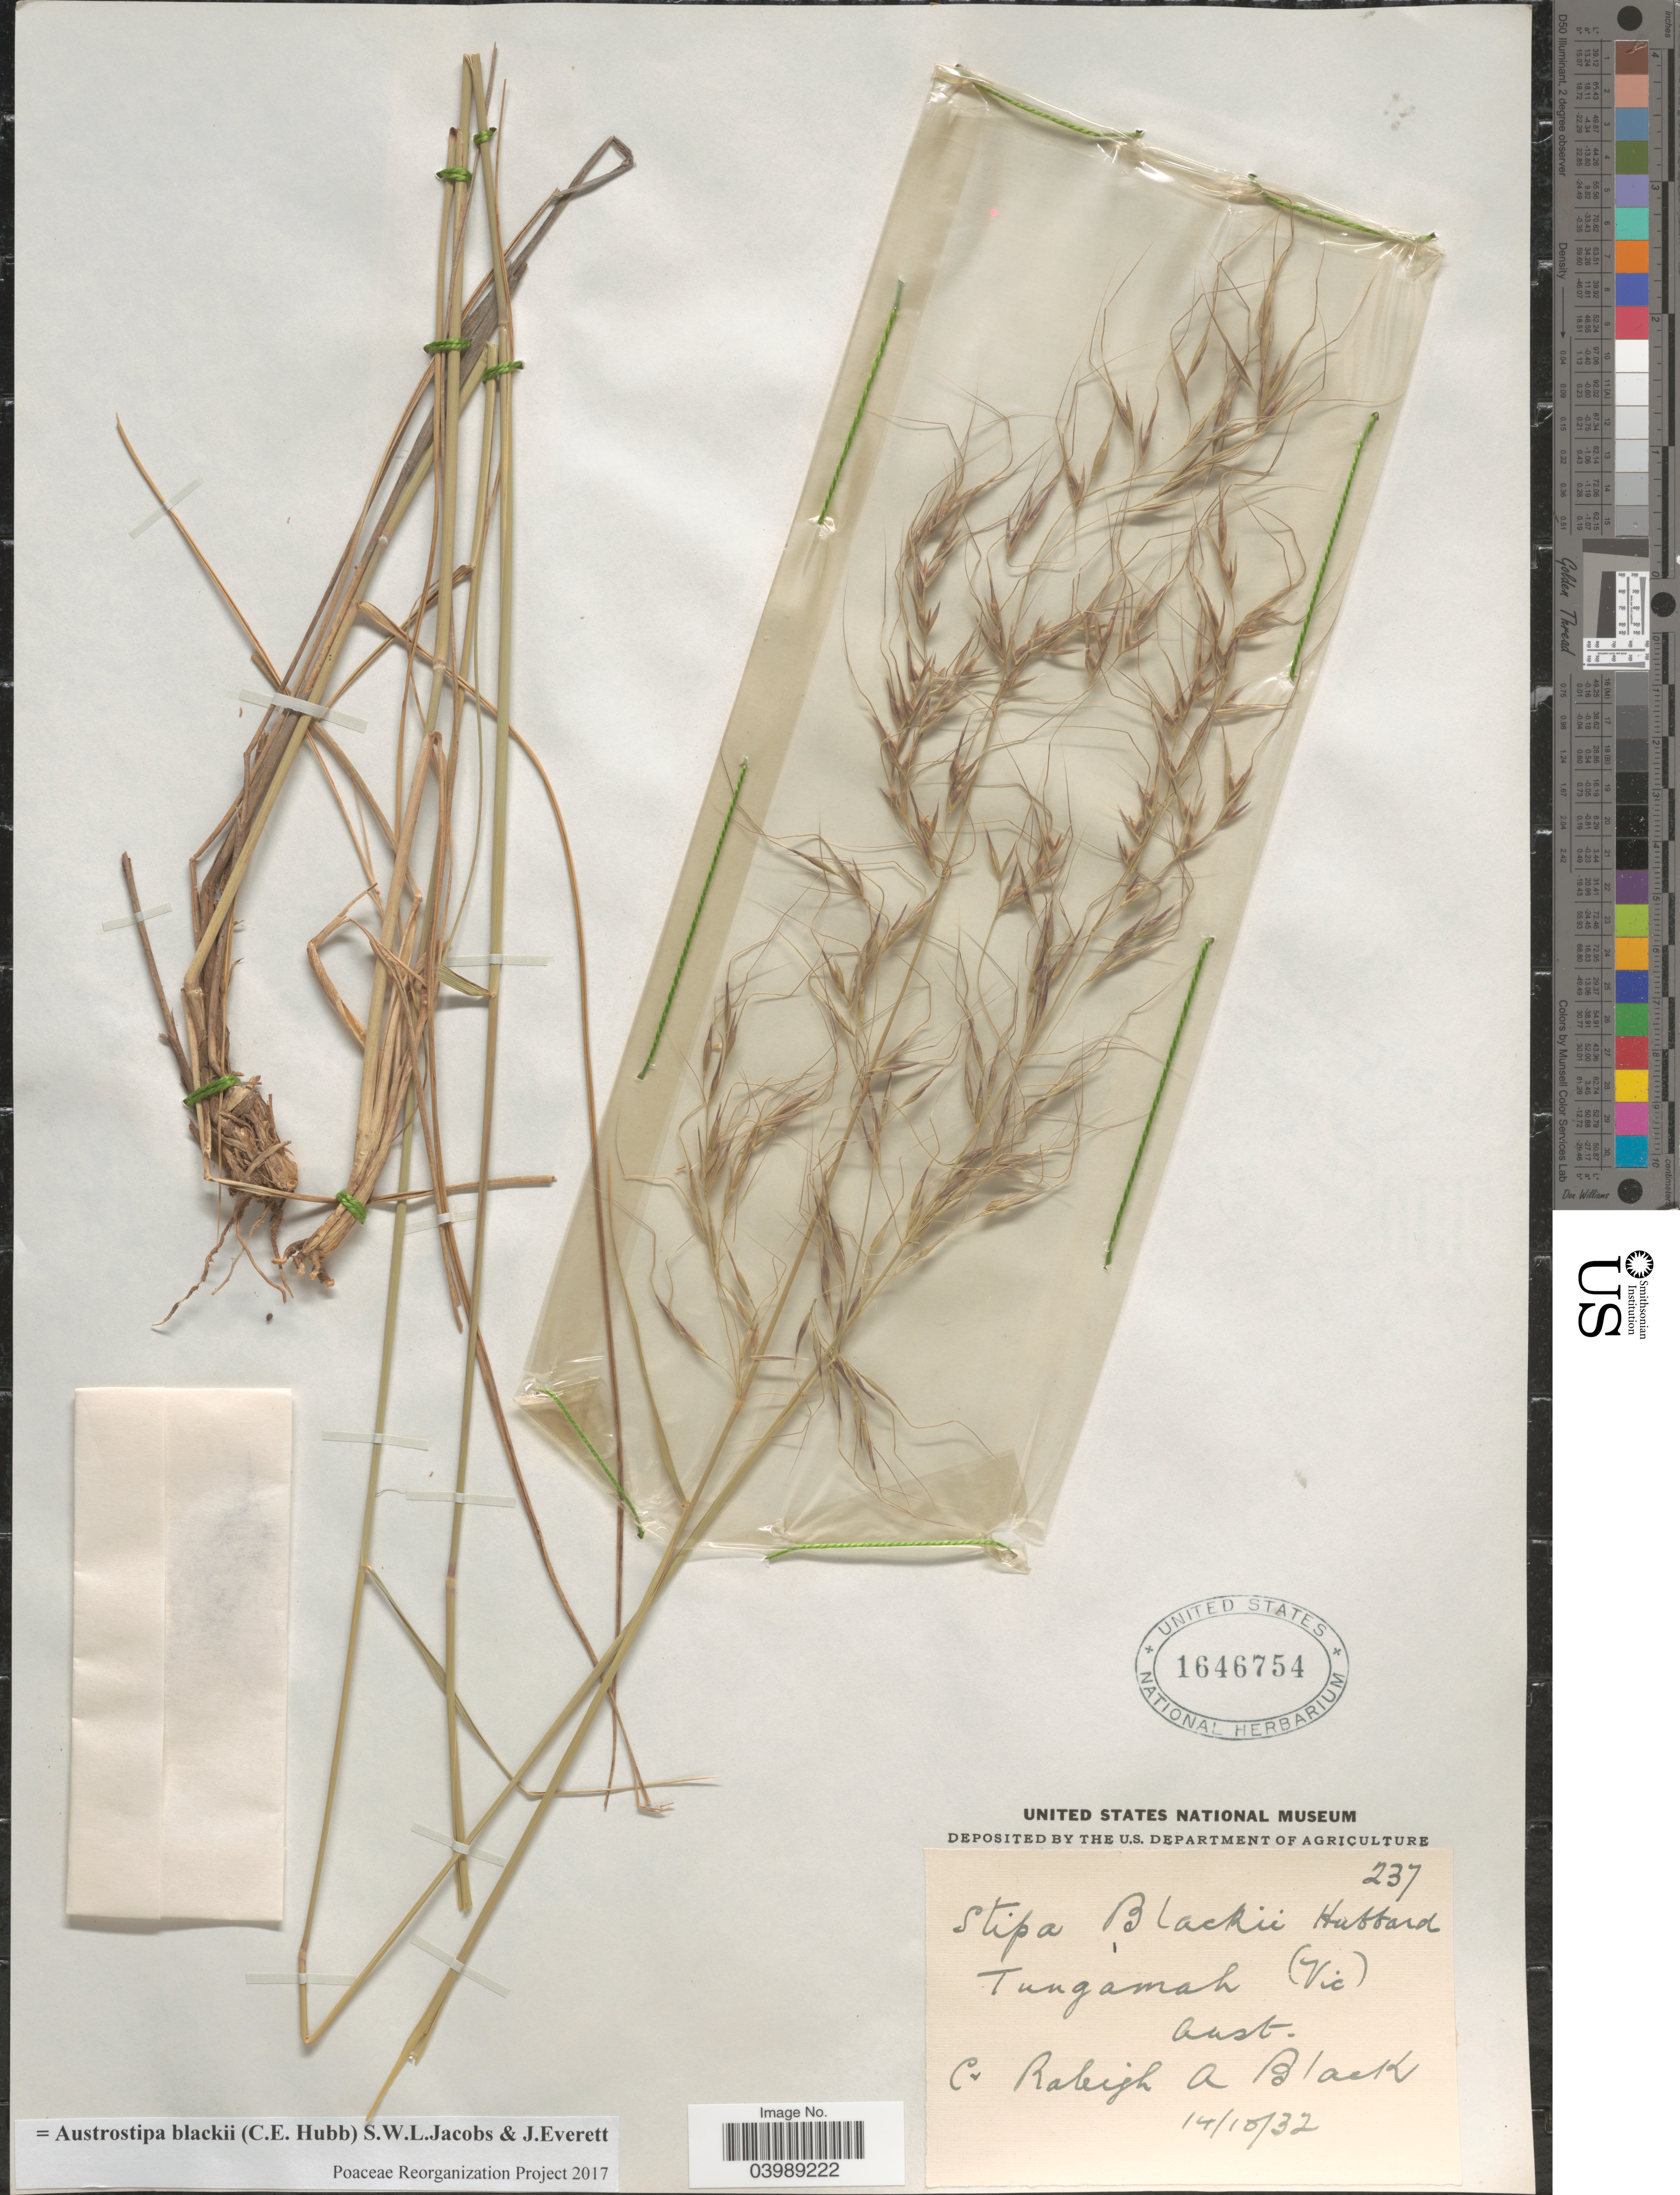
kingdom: Plantae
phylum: Tracheophyta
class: Liliopsida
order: Poales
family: Poaceae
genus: Austrostipa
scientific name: Austrostipa blackii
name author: (C.E. Hubb.) S.W.L. Jacobs & J. Everett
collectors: R. A. Black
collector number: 237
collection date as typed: Transcribed d/m/y: 14/10/32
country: Australia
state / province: Victoria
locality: Tungamah (Vic).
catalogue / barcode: US 1646754